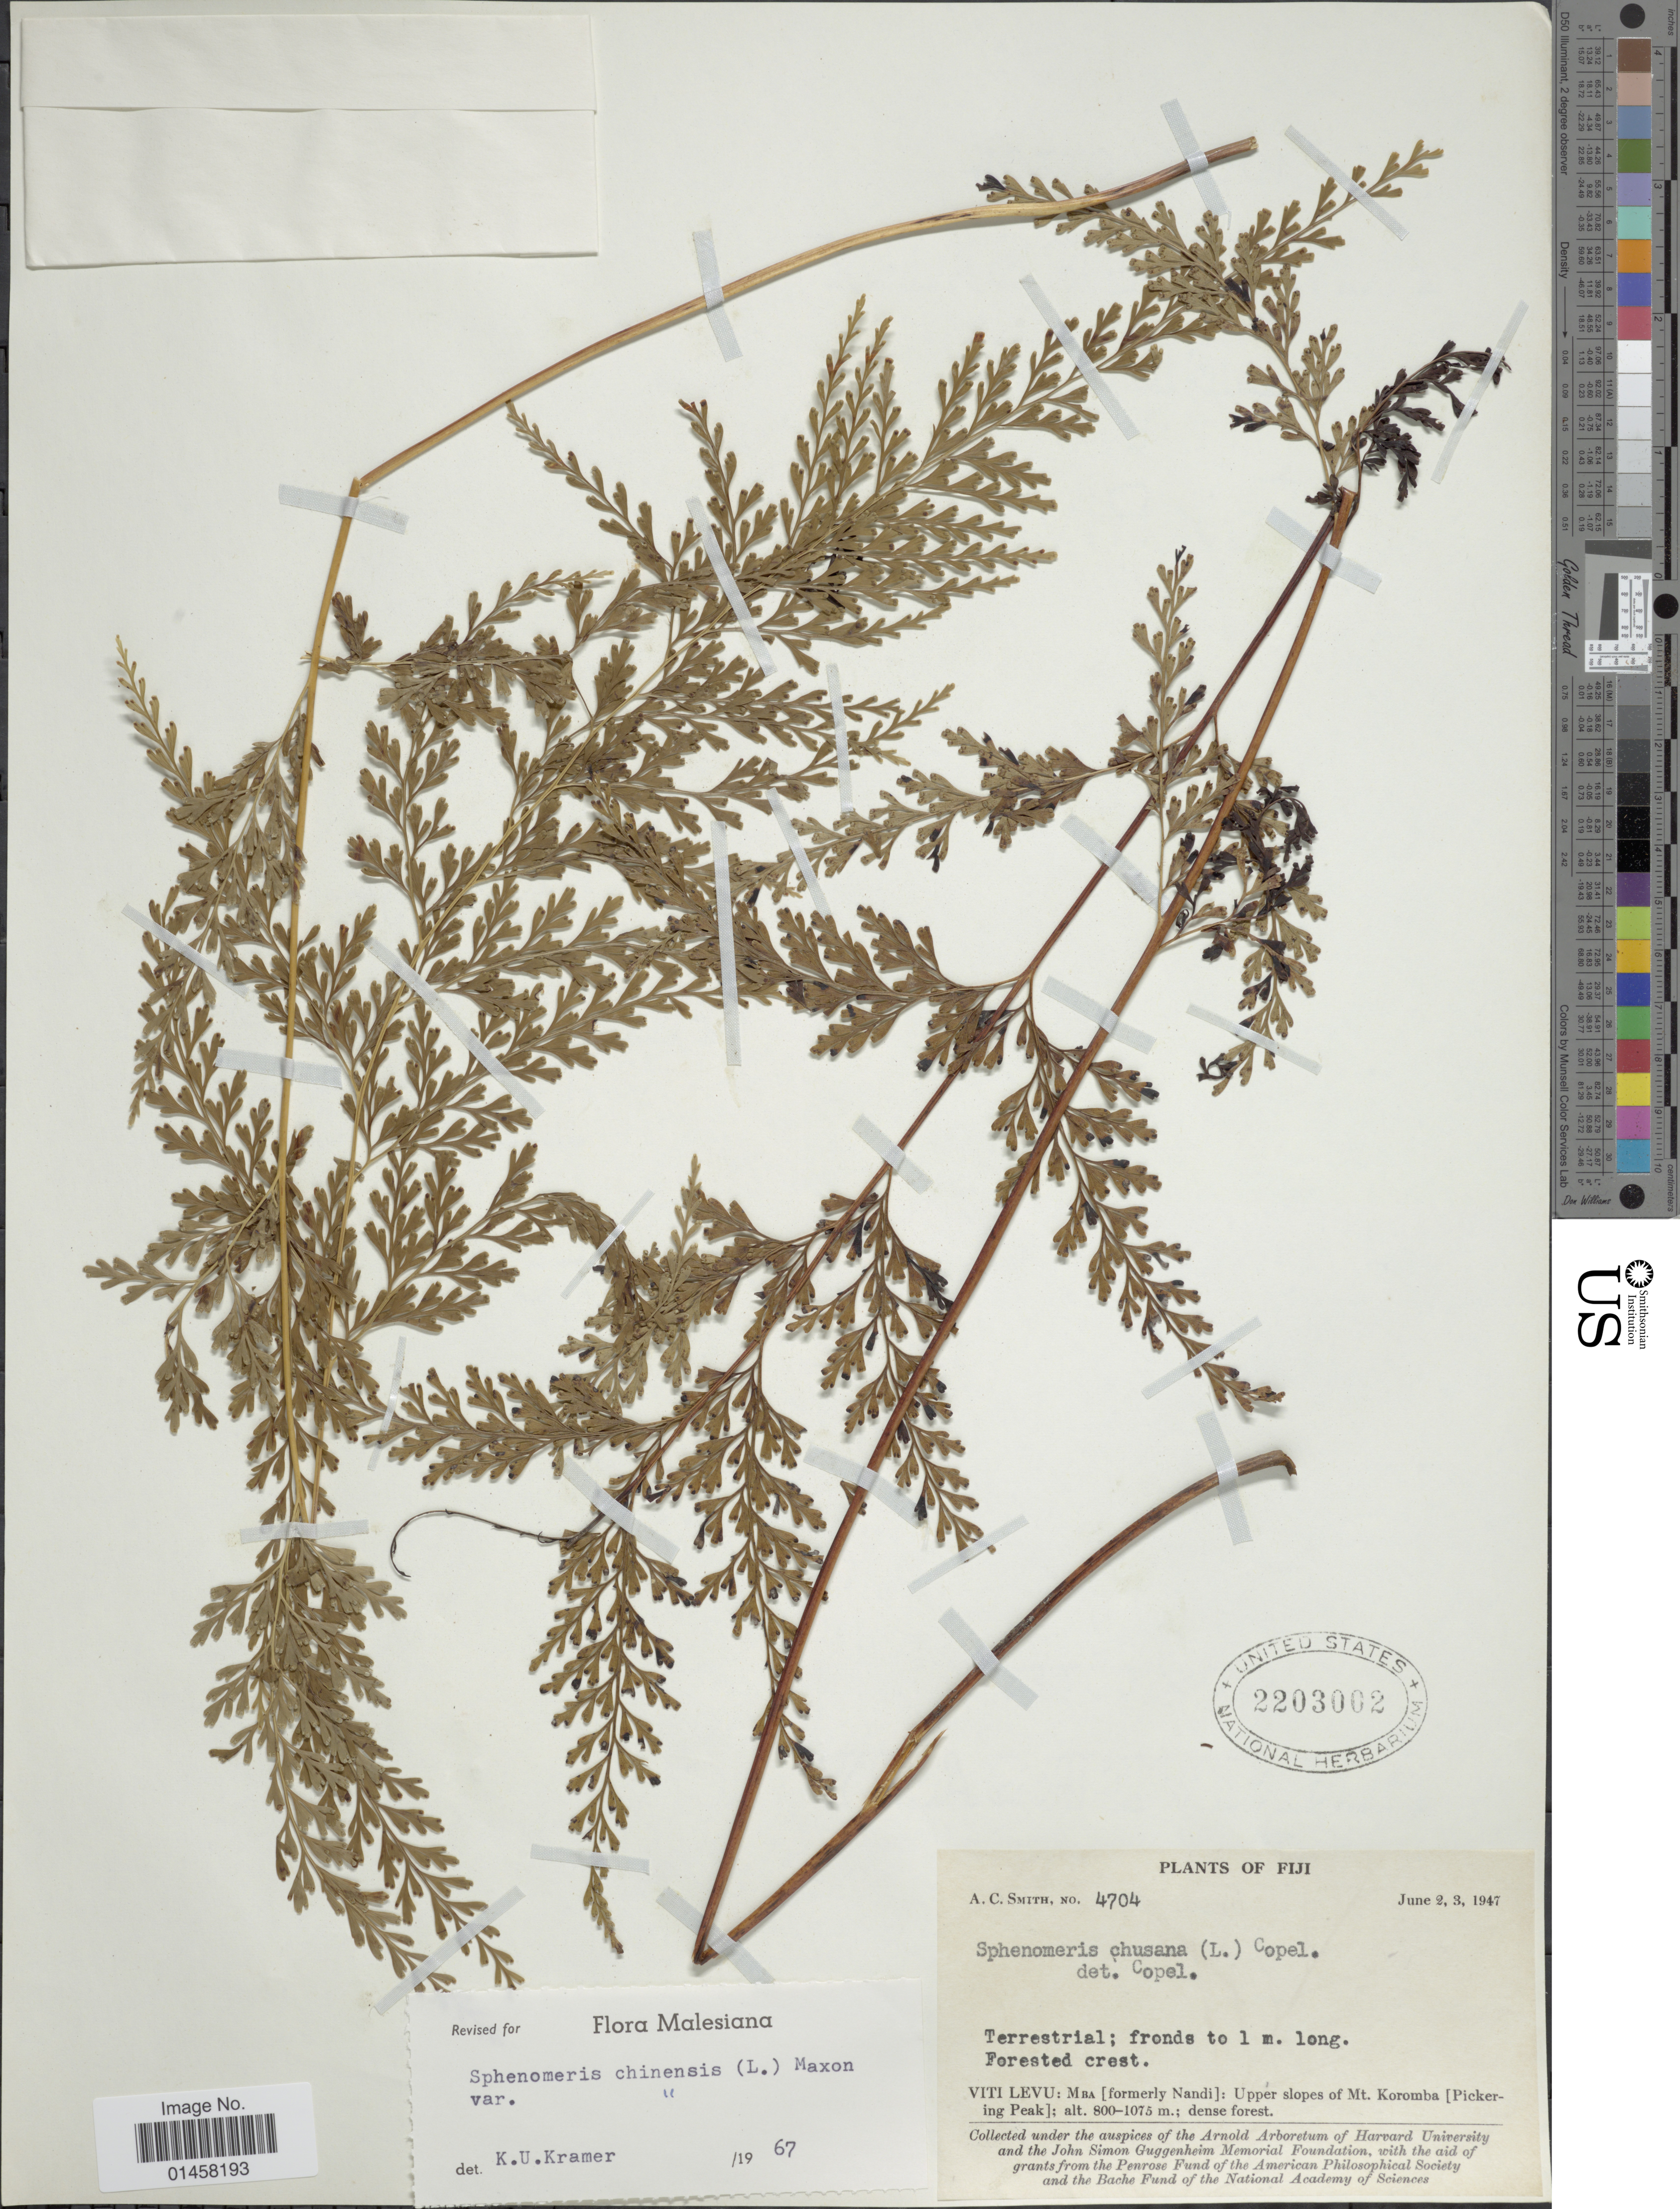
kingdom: Plantae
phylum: Tracheophyta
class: Polypodiopsida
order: Polypodiales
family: Lindsaeaceae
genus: Sphenomeris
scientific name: Sphenomeris chinensis var. chinensis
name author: (L.) Maxon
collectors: A. C. Smith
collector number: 4704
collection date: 1947-06-02/1947-06-03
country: Fiji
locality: Viti Levu: Mba [formerly Nandi]: Upper slopes of Mt. Koromba [Pickering Peak]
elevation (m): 800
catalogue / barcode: US 2203002